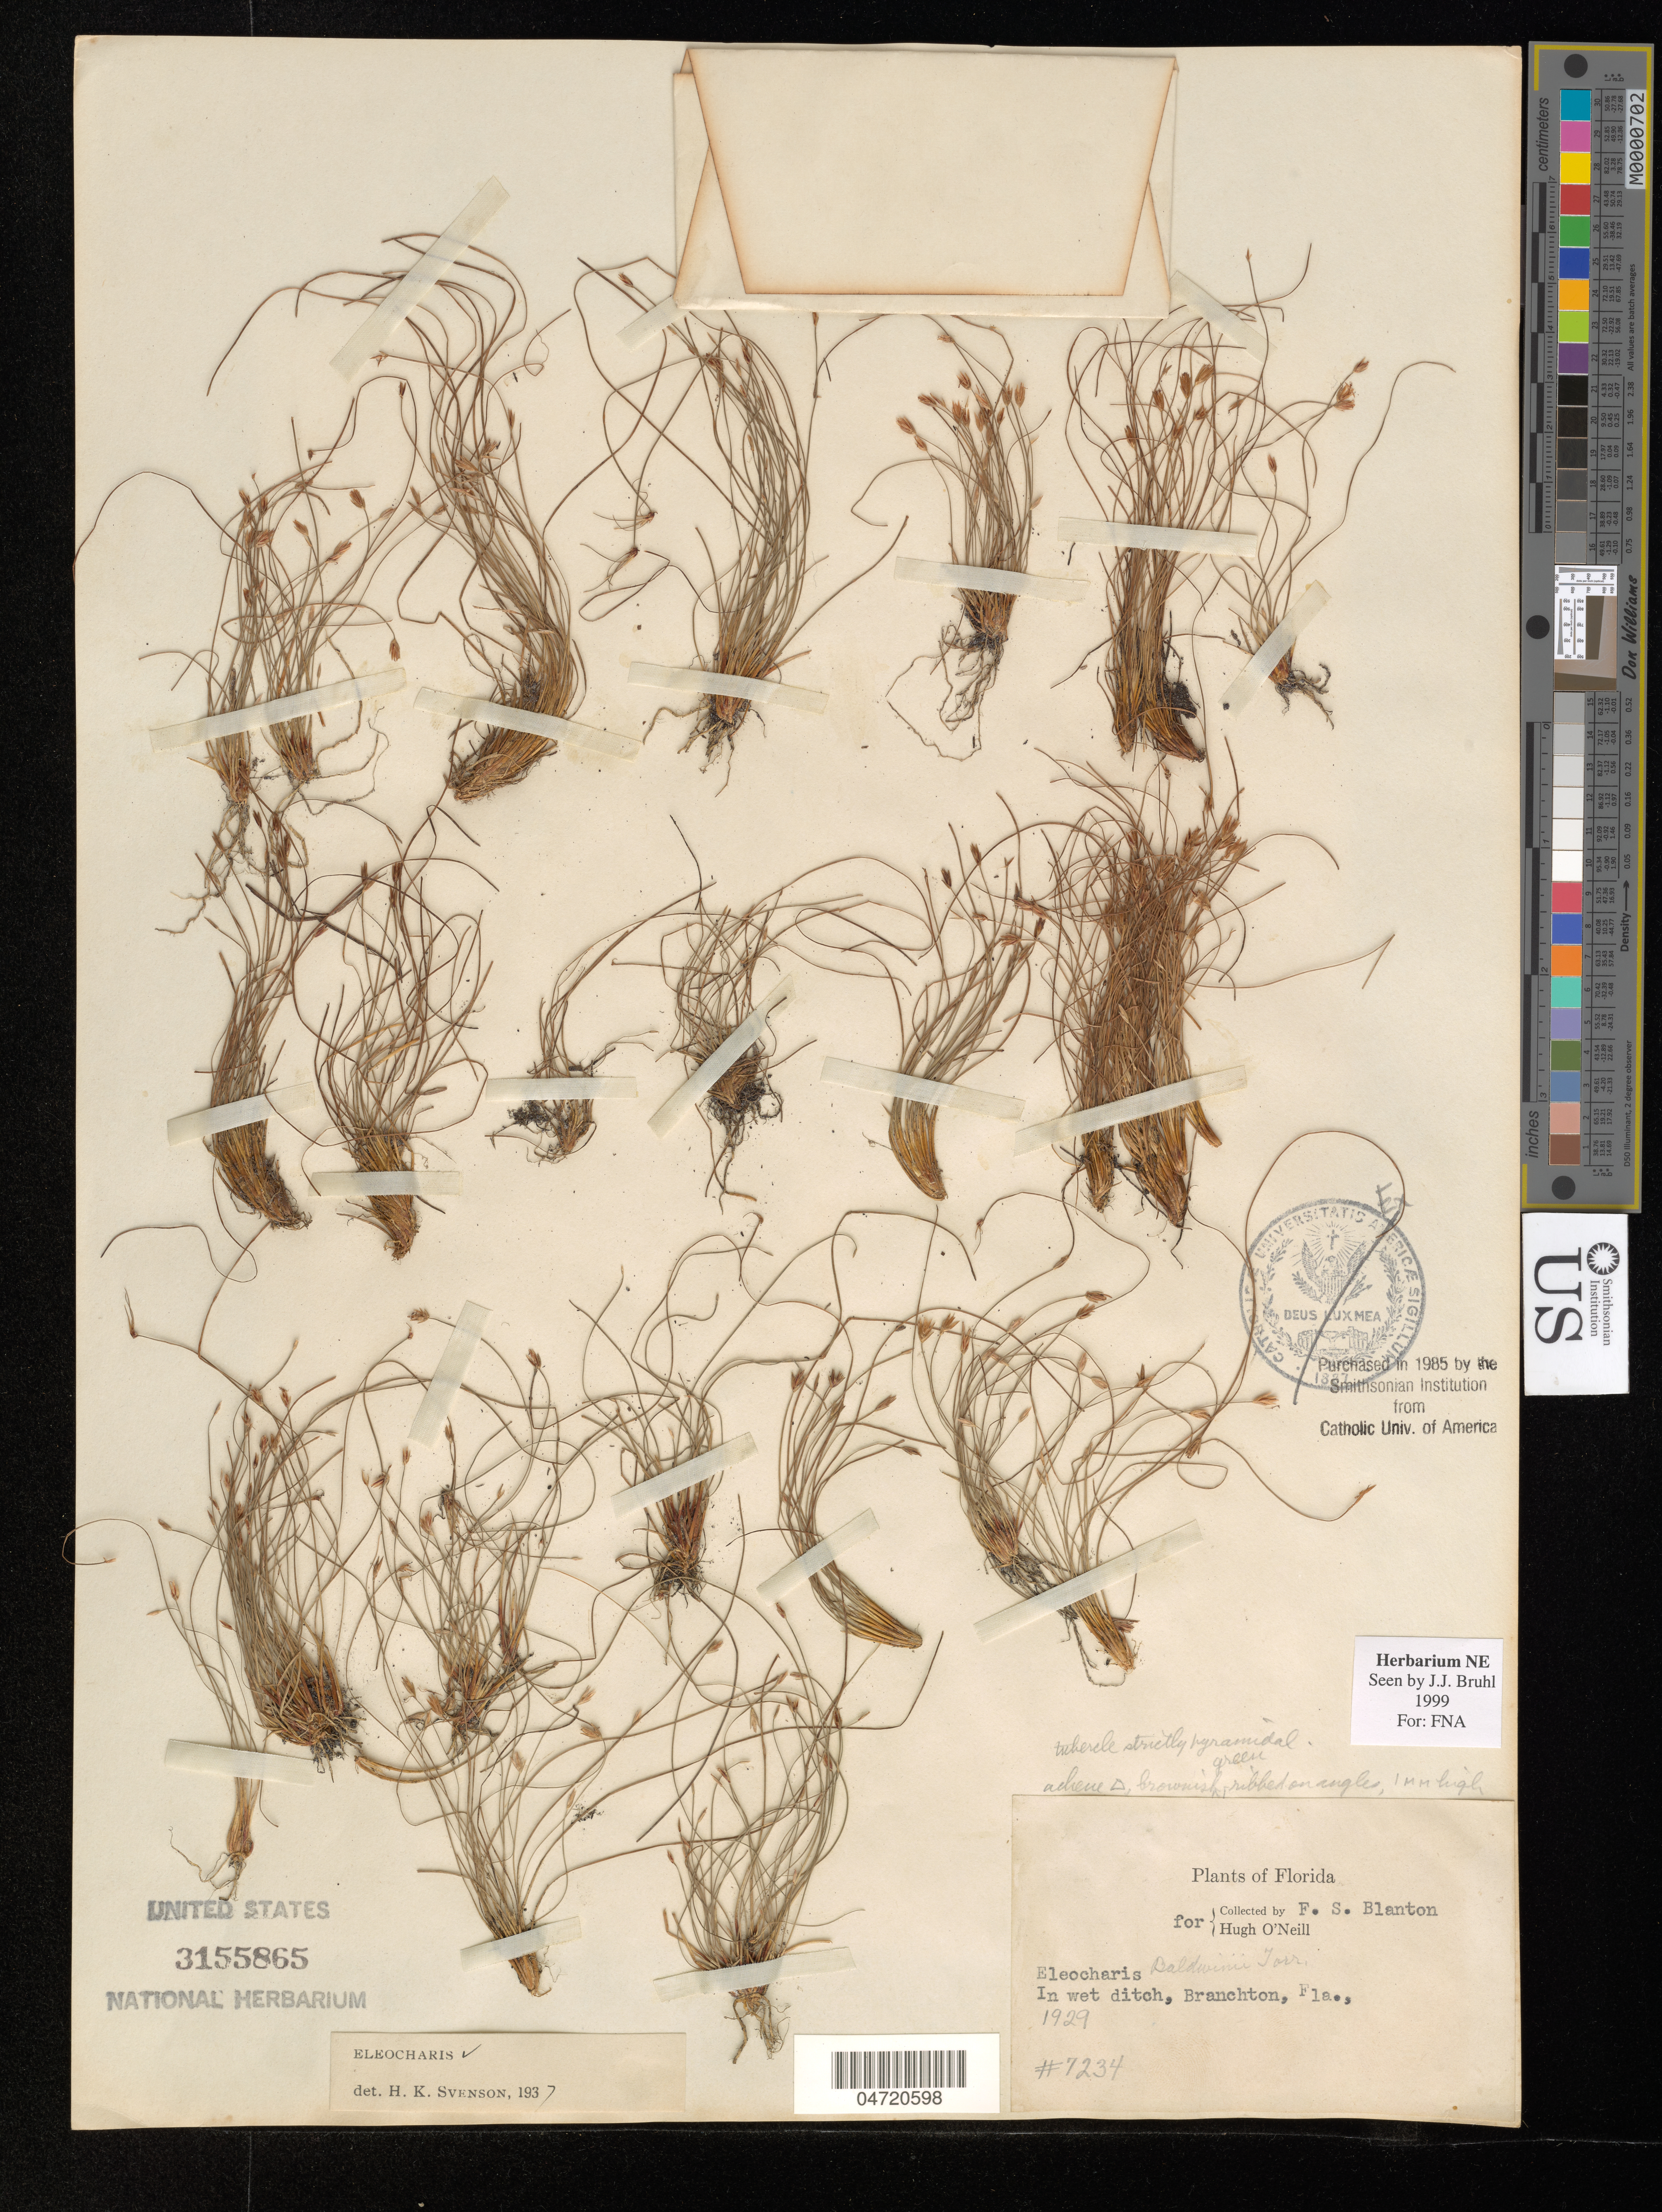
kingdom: Plantae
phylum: Tracheophyta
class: Liliopsida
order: Poales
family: Cyperaceae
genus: Eleocharis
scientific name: Eleocharis baldwinii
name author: (Torr.) Chapm.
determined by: Bruhl, J. J., (NE), University of New England (AUSTRALIA)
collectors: F. S. Blanton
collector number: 7234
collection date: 1929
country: United States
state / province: Florida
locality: Branchton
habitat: In wet ditch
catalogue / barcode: US 3155865